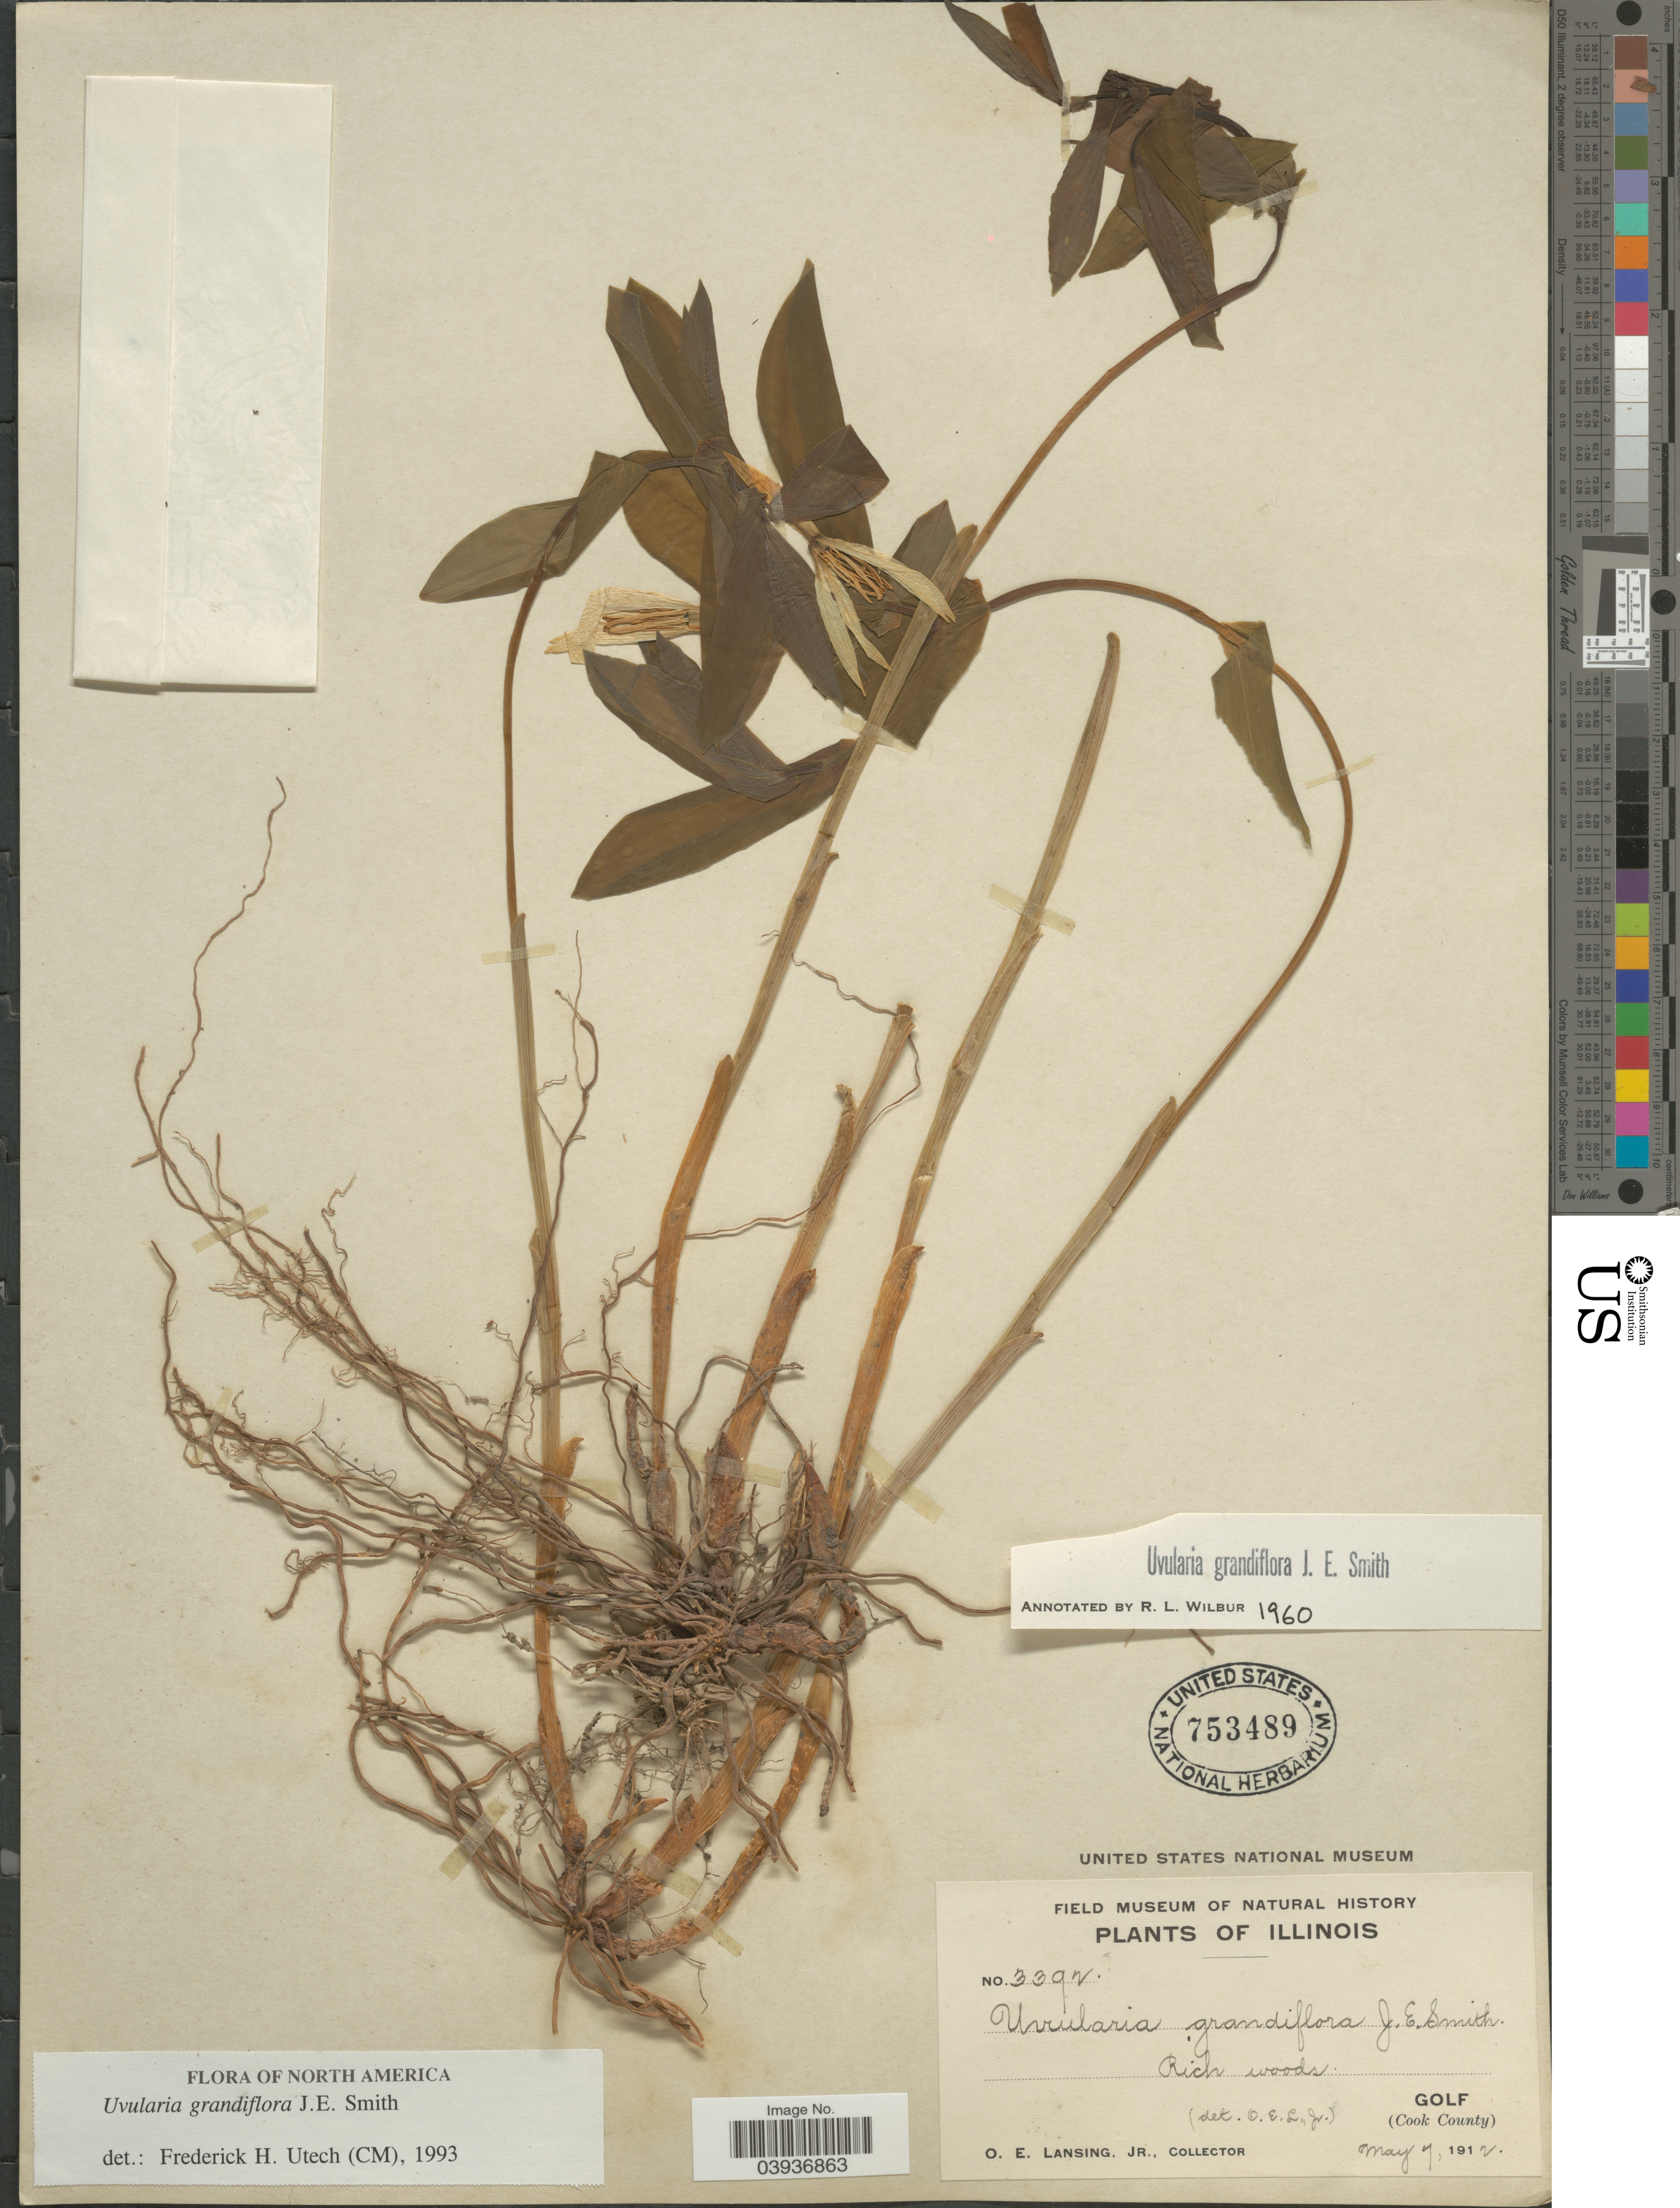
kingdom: Plantae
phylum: Tracheophyta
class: Liliopsida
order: Liliales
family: Colchicaceae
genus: Uvularia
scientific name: Uvularia grandiflora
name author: Sm.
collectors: O. E. Lansing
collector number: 3392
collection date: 1912-05-07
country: United States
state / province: Illinois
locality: Golf. (Cook County).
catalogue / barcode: US 753489